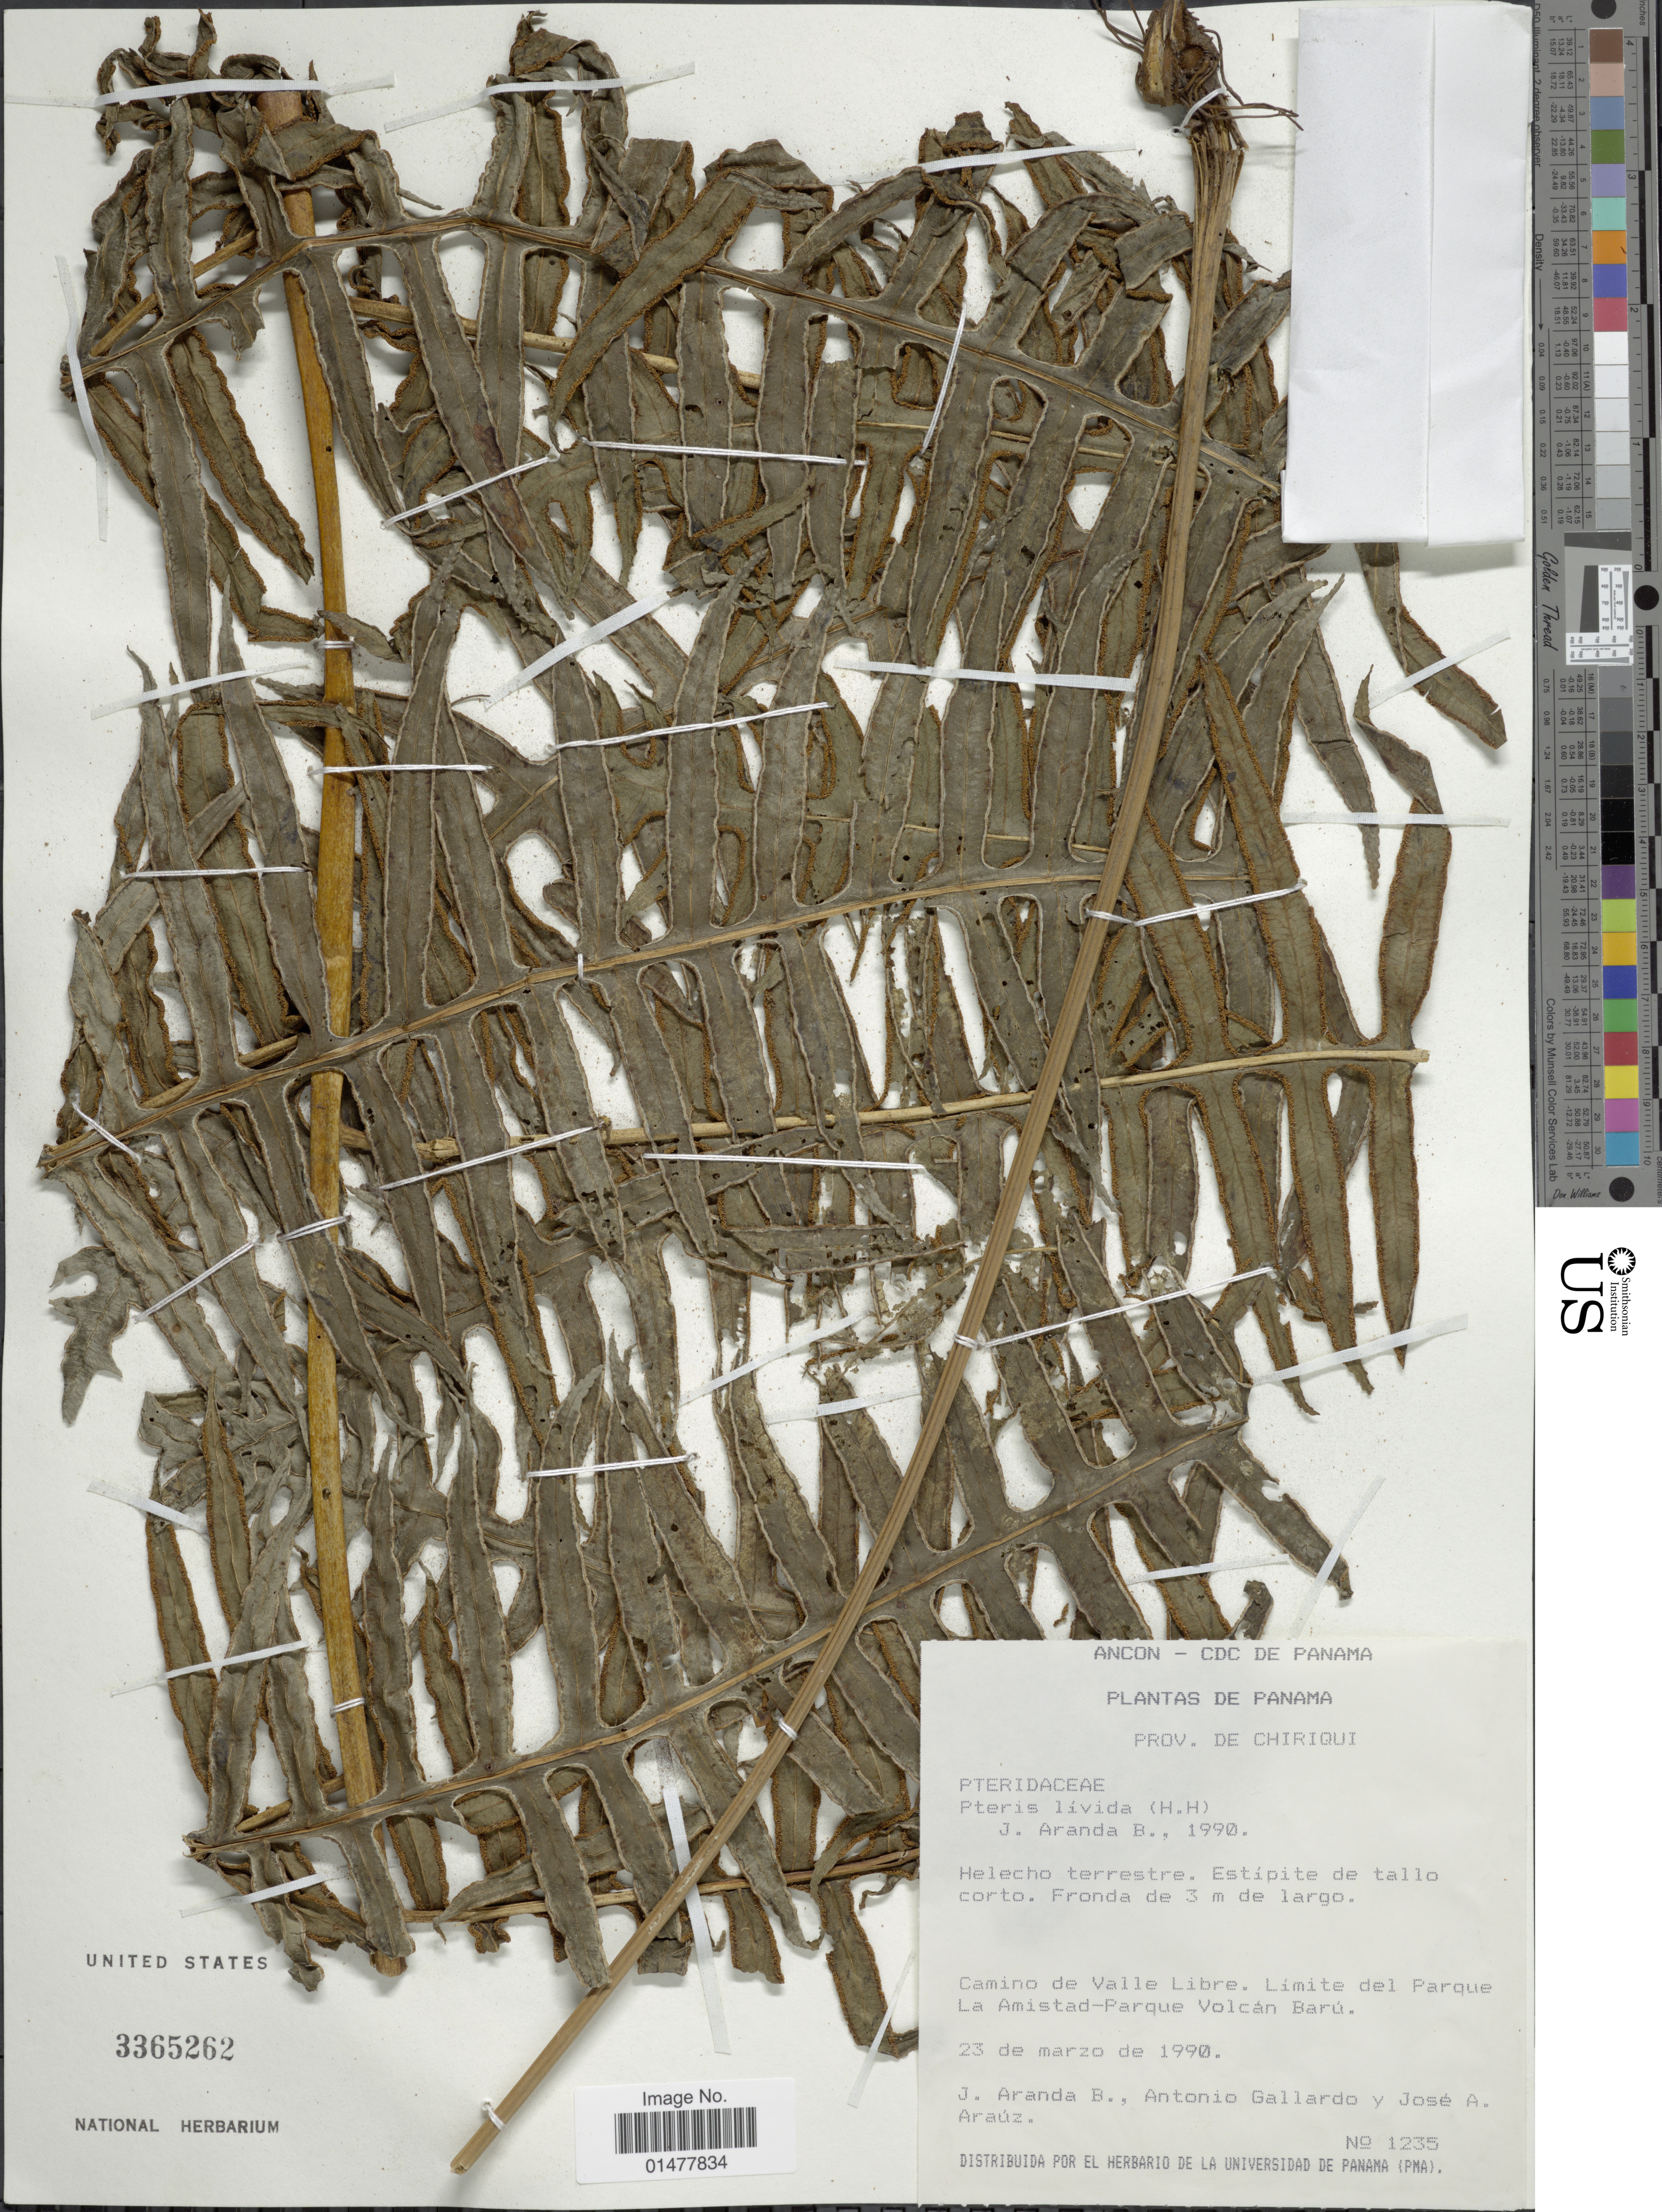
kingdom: Plantae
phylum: Tracheophyta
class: Polypodiopsida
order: Polypodiales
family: Pteridaceae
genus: Pteris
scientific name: Pteris navarrensis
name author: Christ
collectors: J. Aranda, A. Gallardo & J. Araúz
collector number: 1235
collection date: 1990-03-23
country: Panama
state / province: Chiriqui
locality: Camino de Valle Libre. Limite del Parque La Amistad-Parque Volcán Barú.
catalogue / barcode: US 3365262